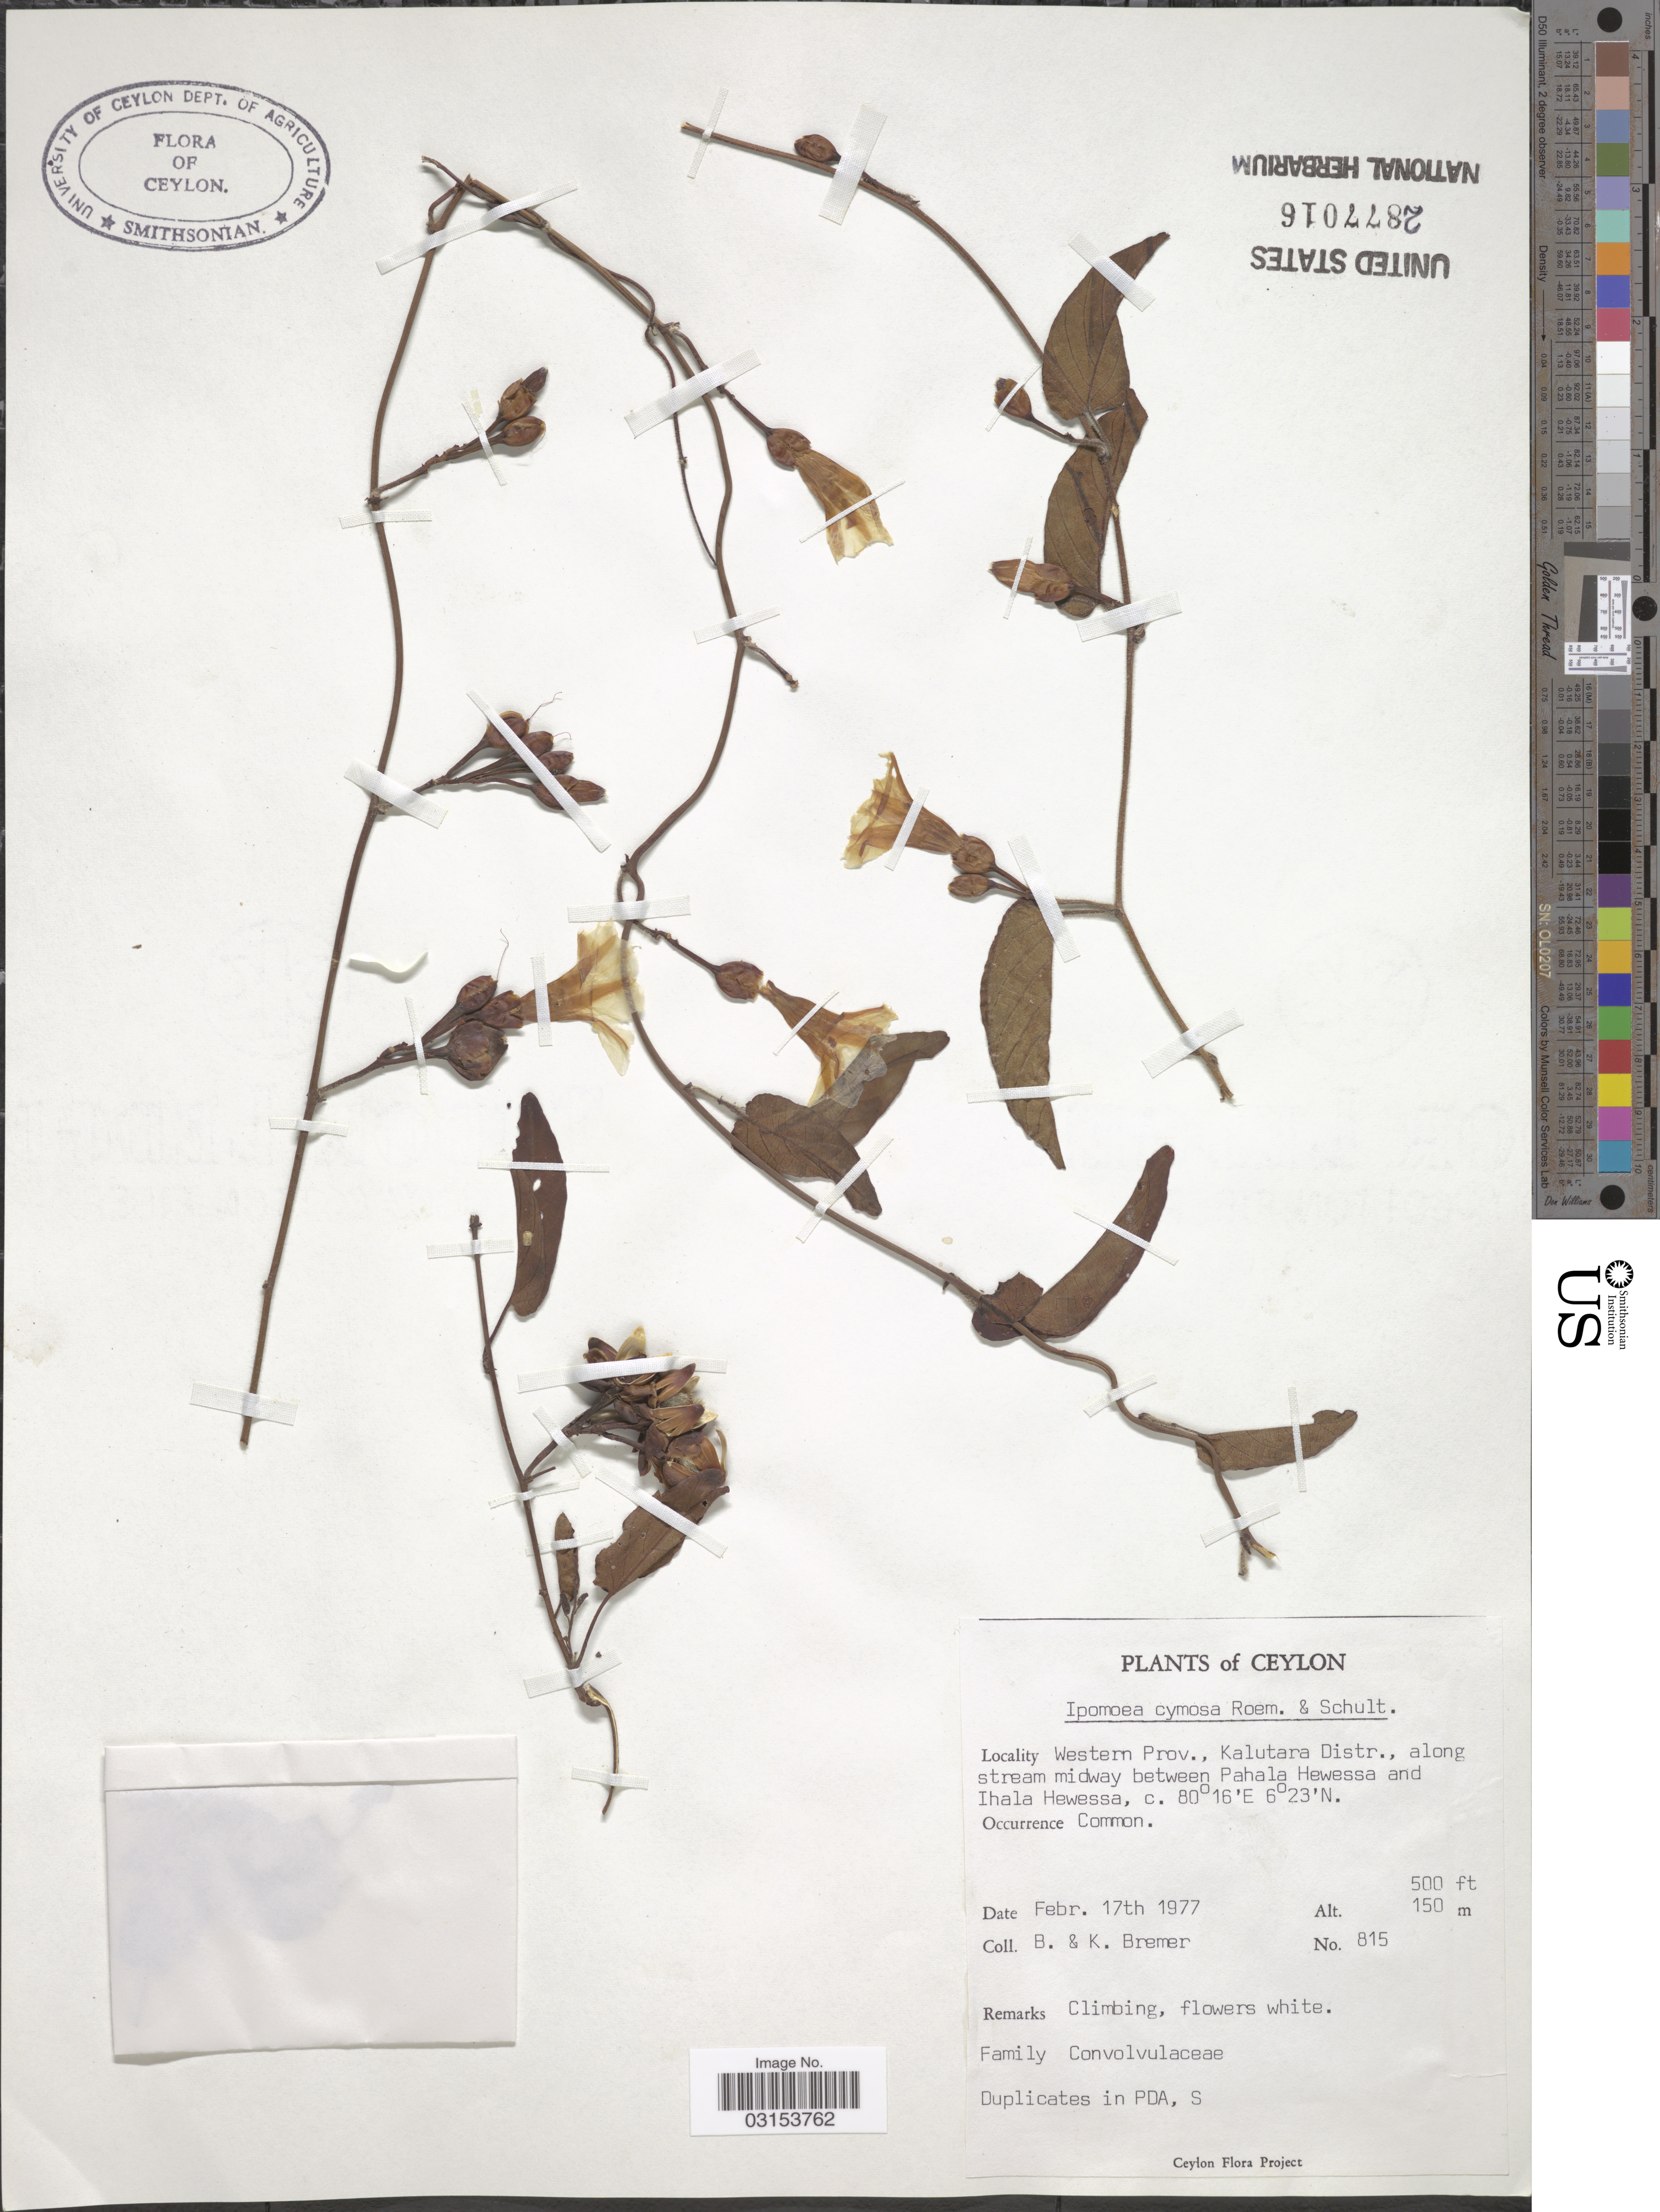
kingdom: Plantae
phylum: Tracheophyta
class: Magnoliopsida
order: Solanales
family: Convolvulaceae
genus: Camonea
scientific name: Camonea pilosa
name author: (Houtt.) A. R. Simões & Staples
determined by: Strong, Mark T., (BOT), Smithsonian Institution - National Museum of Natural History (UNITED STATES)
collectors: B. Bremer & K. Bremer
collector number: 815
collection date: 1977-02-17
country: Sri Lanka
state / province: Western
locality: Ceylon. Kalutara Distr., along stream midway between Pahala Hewessa and Ihala Hewessa.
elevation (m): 152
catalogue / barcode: US 2877016